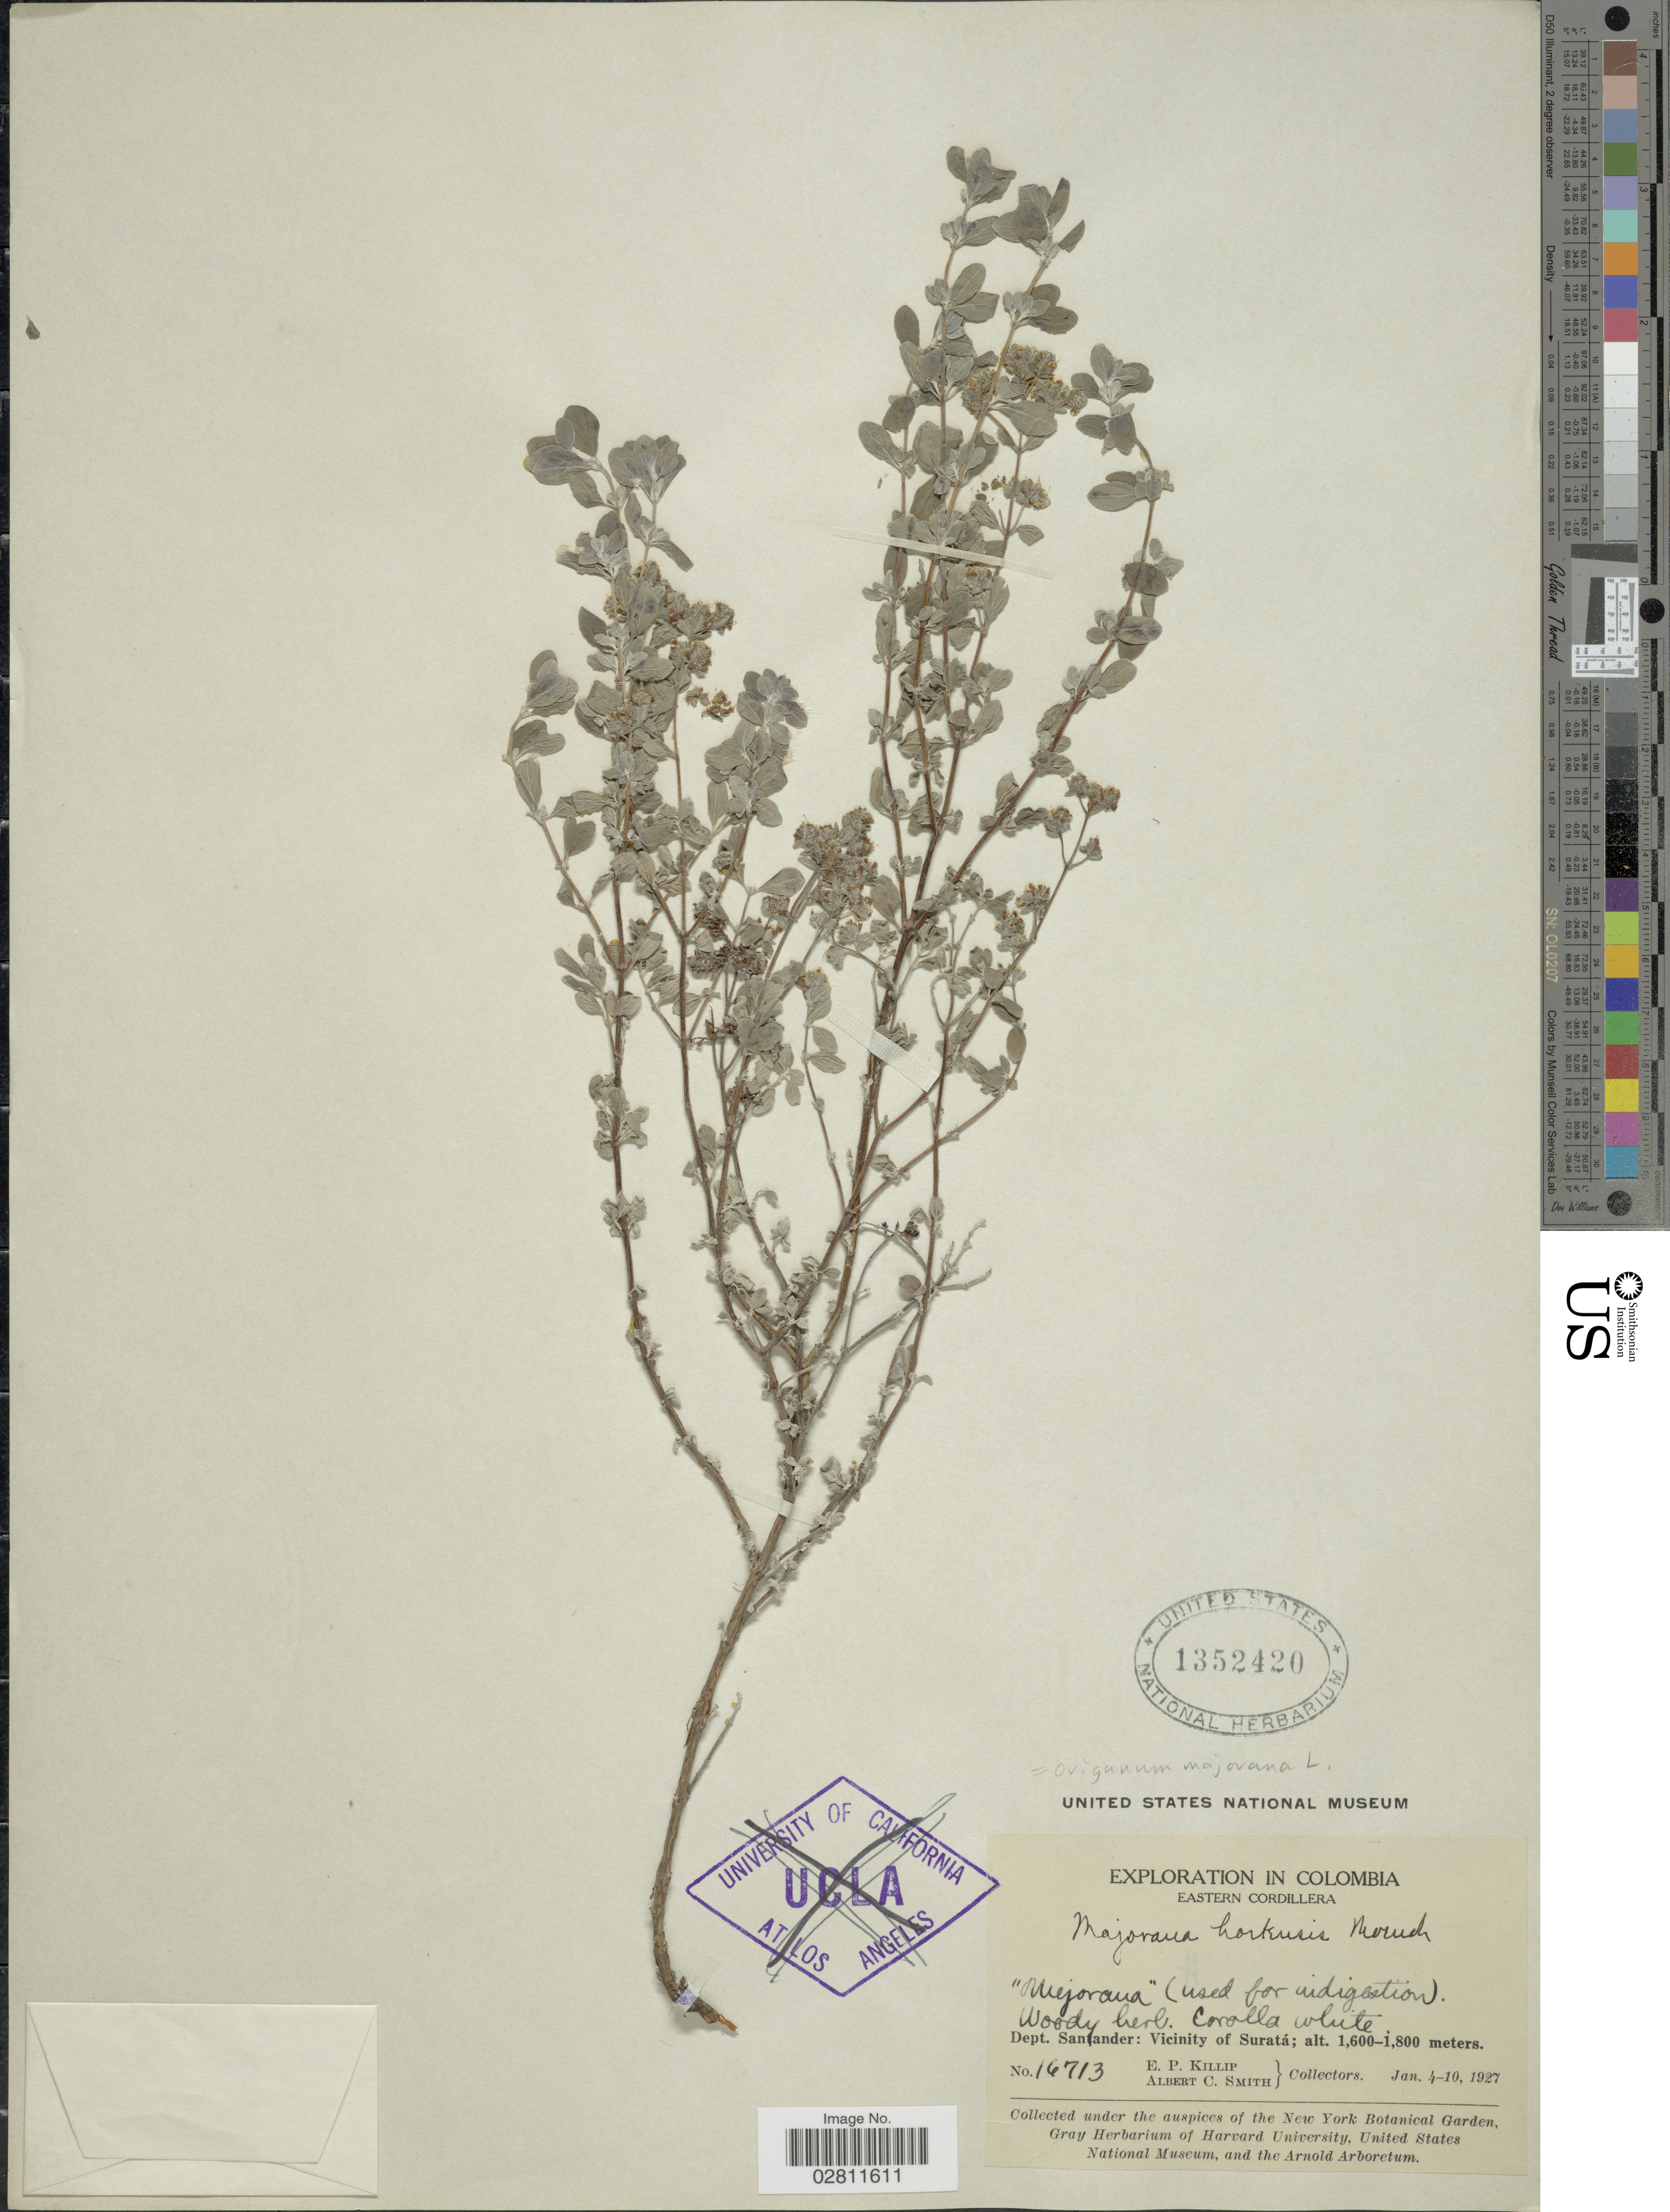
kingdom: Plantae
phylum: Tracheophyta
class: Magnoliopsida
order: Lamiales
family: Lamiaceae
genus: Origanum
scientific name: Origanum majorana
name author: L.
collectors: E. P. Killip & A. C. Smith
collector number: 16713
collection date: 1927-01-04/1927-01-10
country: Colombia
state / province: Santander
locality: Eastern Cordillera. Dept. Santander: Vicinity of Suratá.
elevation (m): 1600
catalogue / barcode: US 1352420